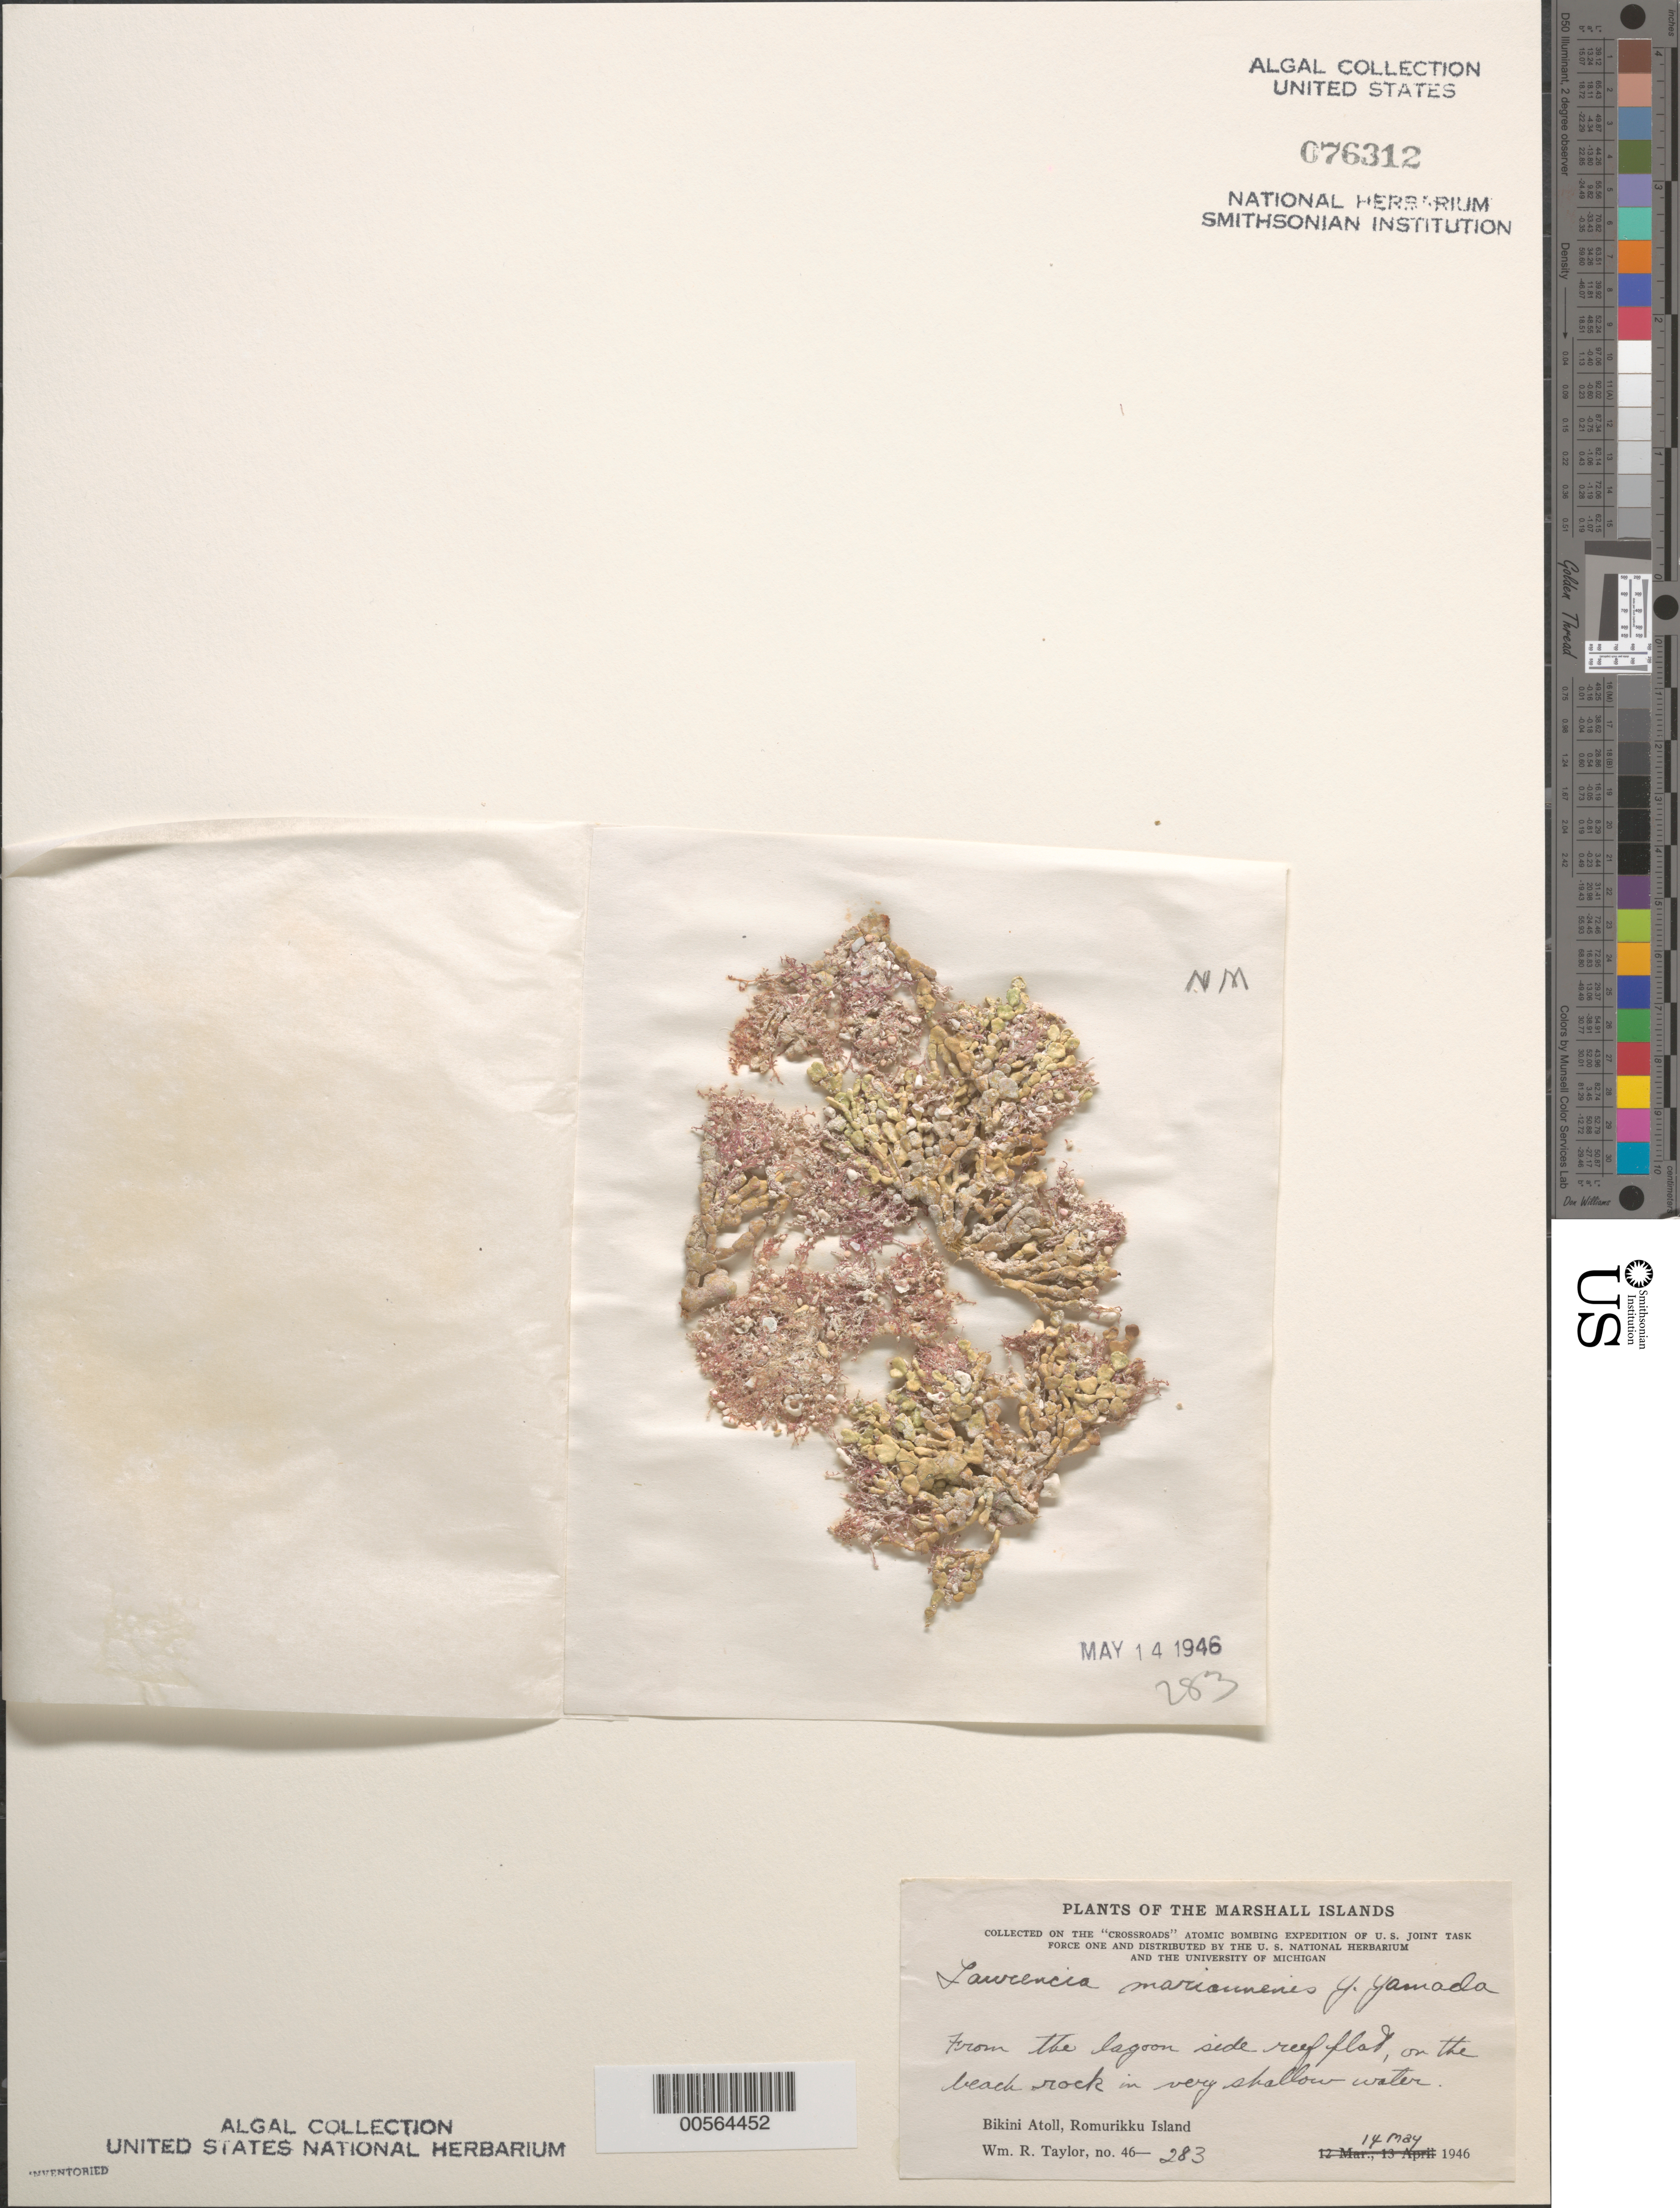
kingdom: Plantae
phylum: Rhodophyta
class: Florideophyceae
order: Ceramiales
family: Rhodomelaceae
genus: Laurencia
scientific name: Laurencia mariannensis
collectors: W. R. Taylor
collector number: WRT 46-283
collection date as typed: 14 May 1946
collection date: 1946-05-14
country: Marshall Islands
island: Bikini Atoll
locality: Romurikku Islet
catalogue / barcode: US 76312